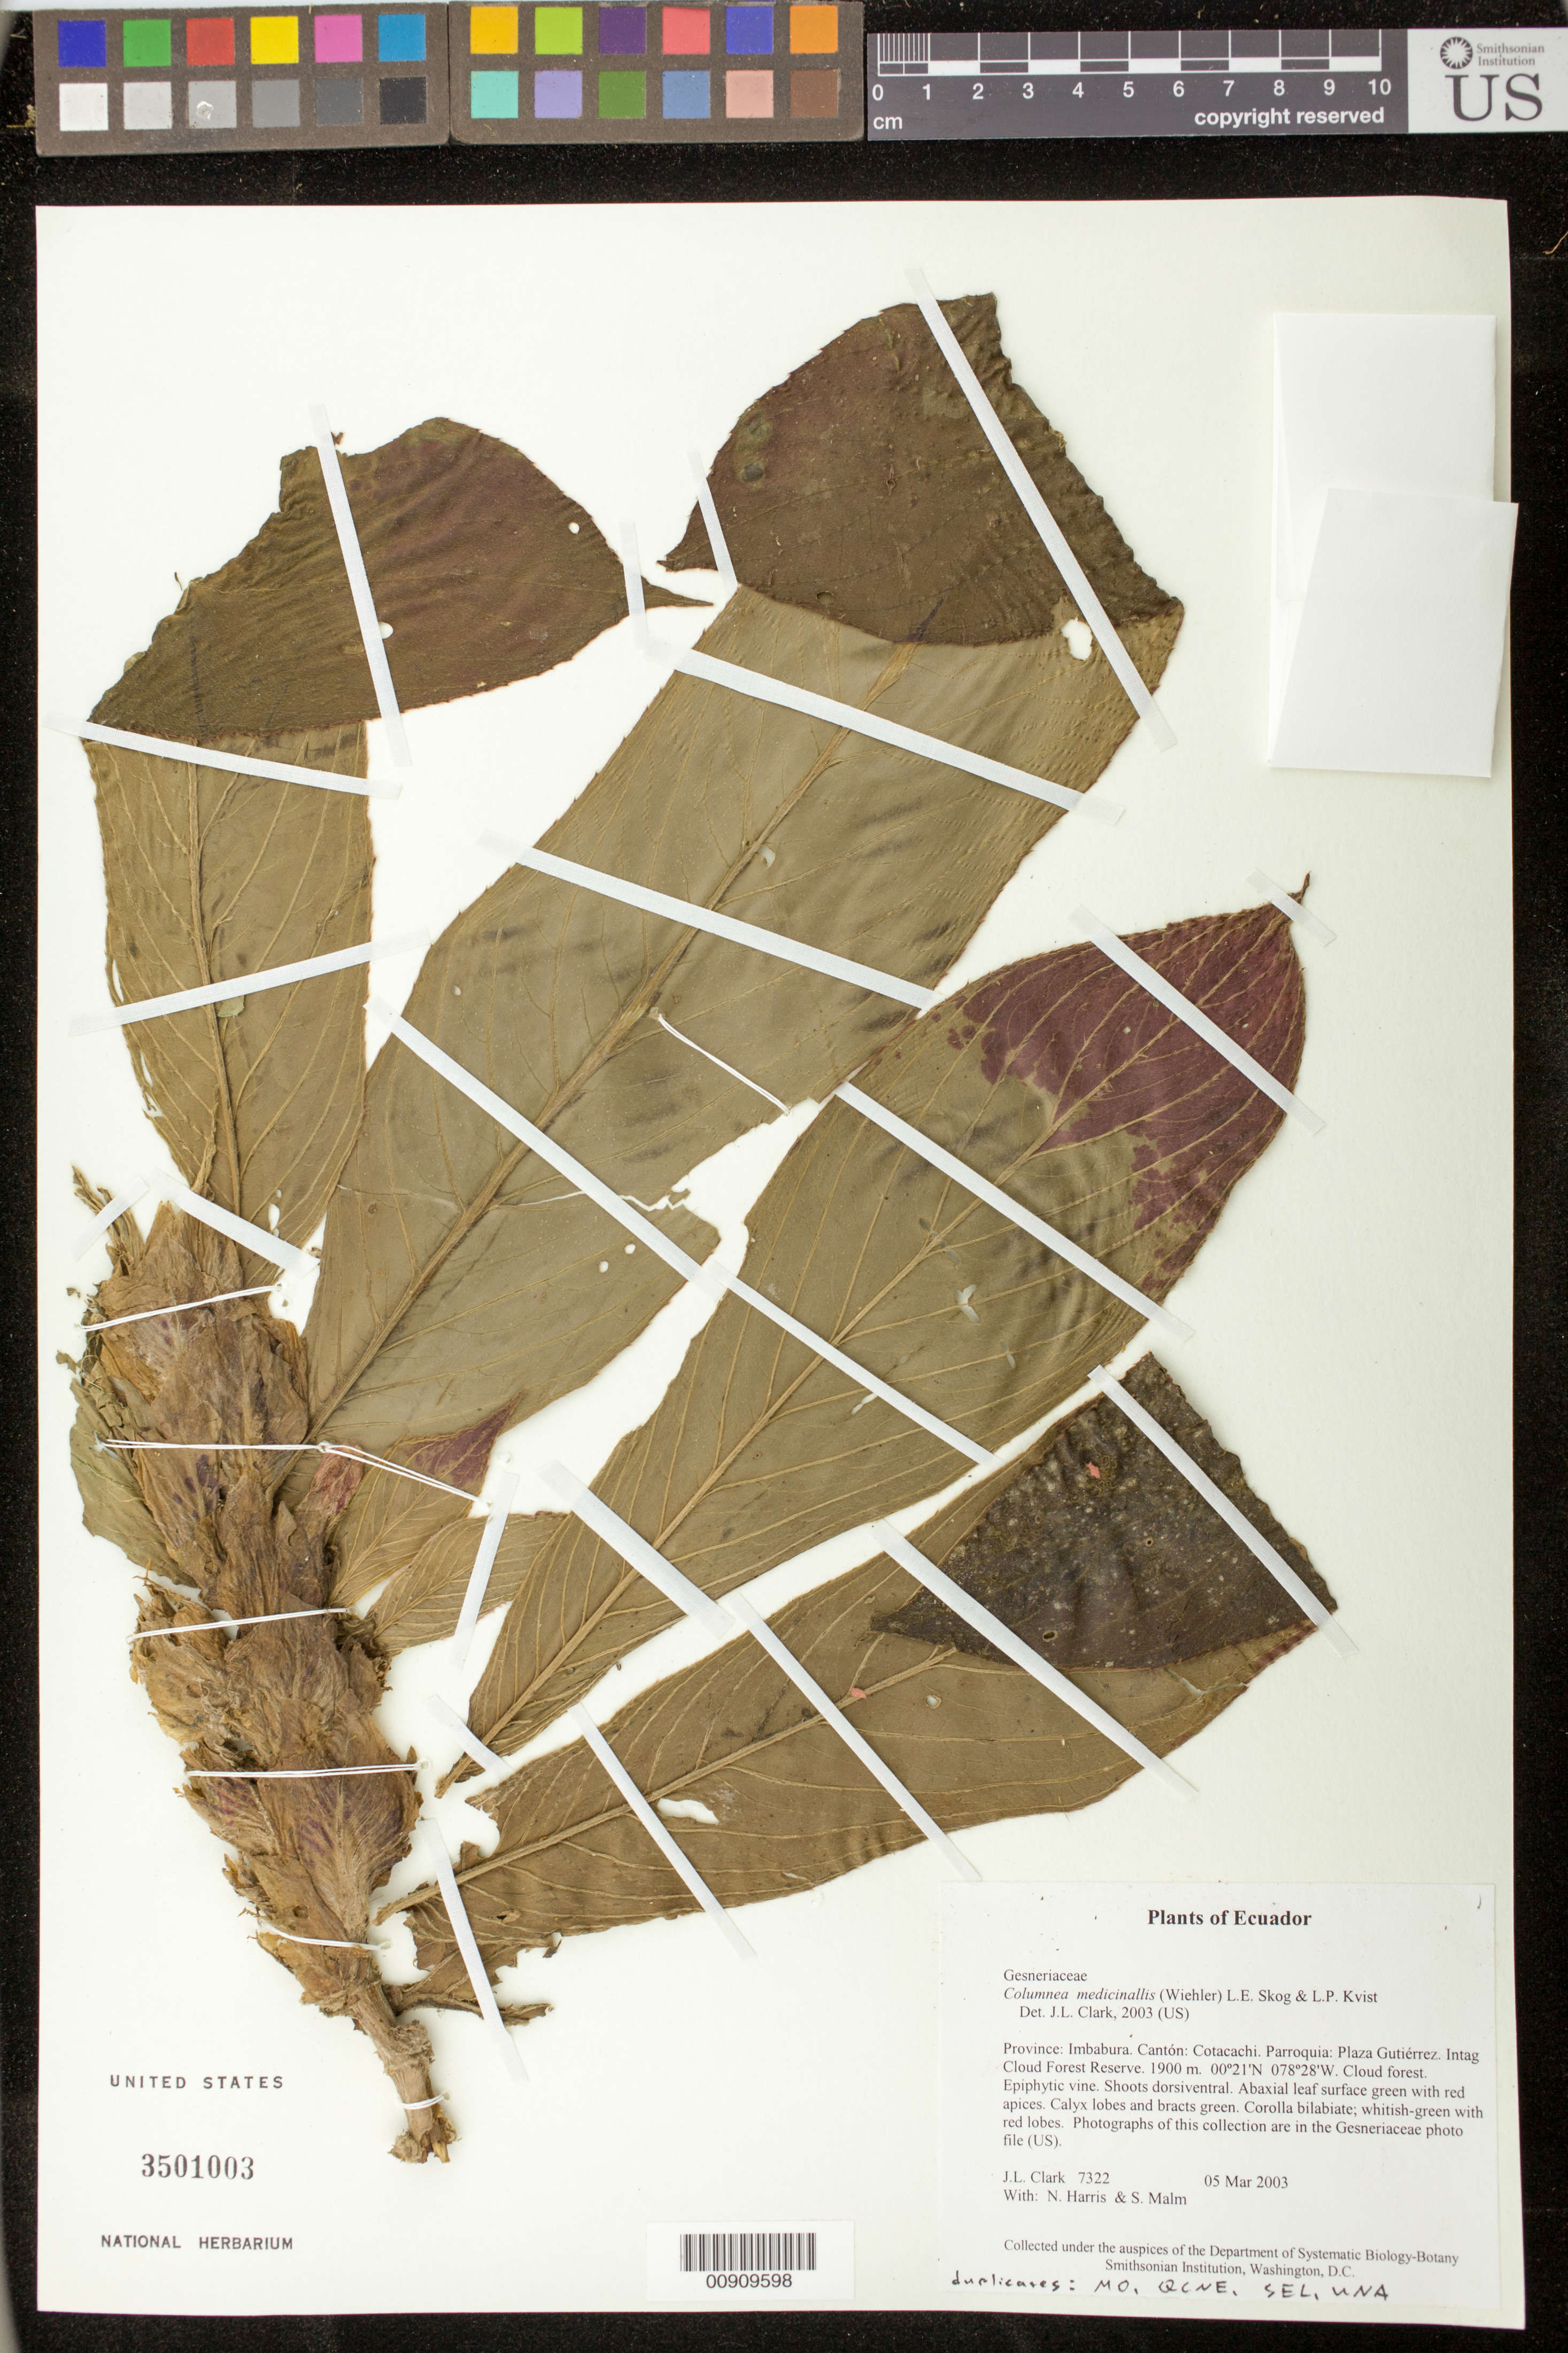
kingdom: Plantae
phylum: Tracheophyta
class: Magnoliopsida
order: Lamiales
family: Gesneriaceae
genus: Columnea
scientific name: Columnea medicinalis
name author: (Wiehler) L.E. Skog & L.P. Kvist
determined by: Clark, J. L., (SEL), The Marie Selby Botanical Garden (UNITED STATES)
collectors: J. L. Clark, N. Harris & S. Malm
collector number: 7322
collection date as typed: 05 Mar 2003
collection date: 2003-03-05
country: Ecuador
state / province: Imbabura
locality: Cotacachi. Parroquia: Plaza Gutiérrez. Intag Cloud Forest Reserve.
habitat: Cloud forest.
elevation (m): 1900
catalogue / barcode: US 3501003